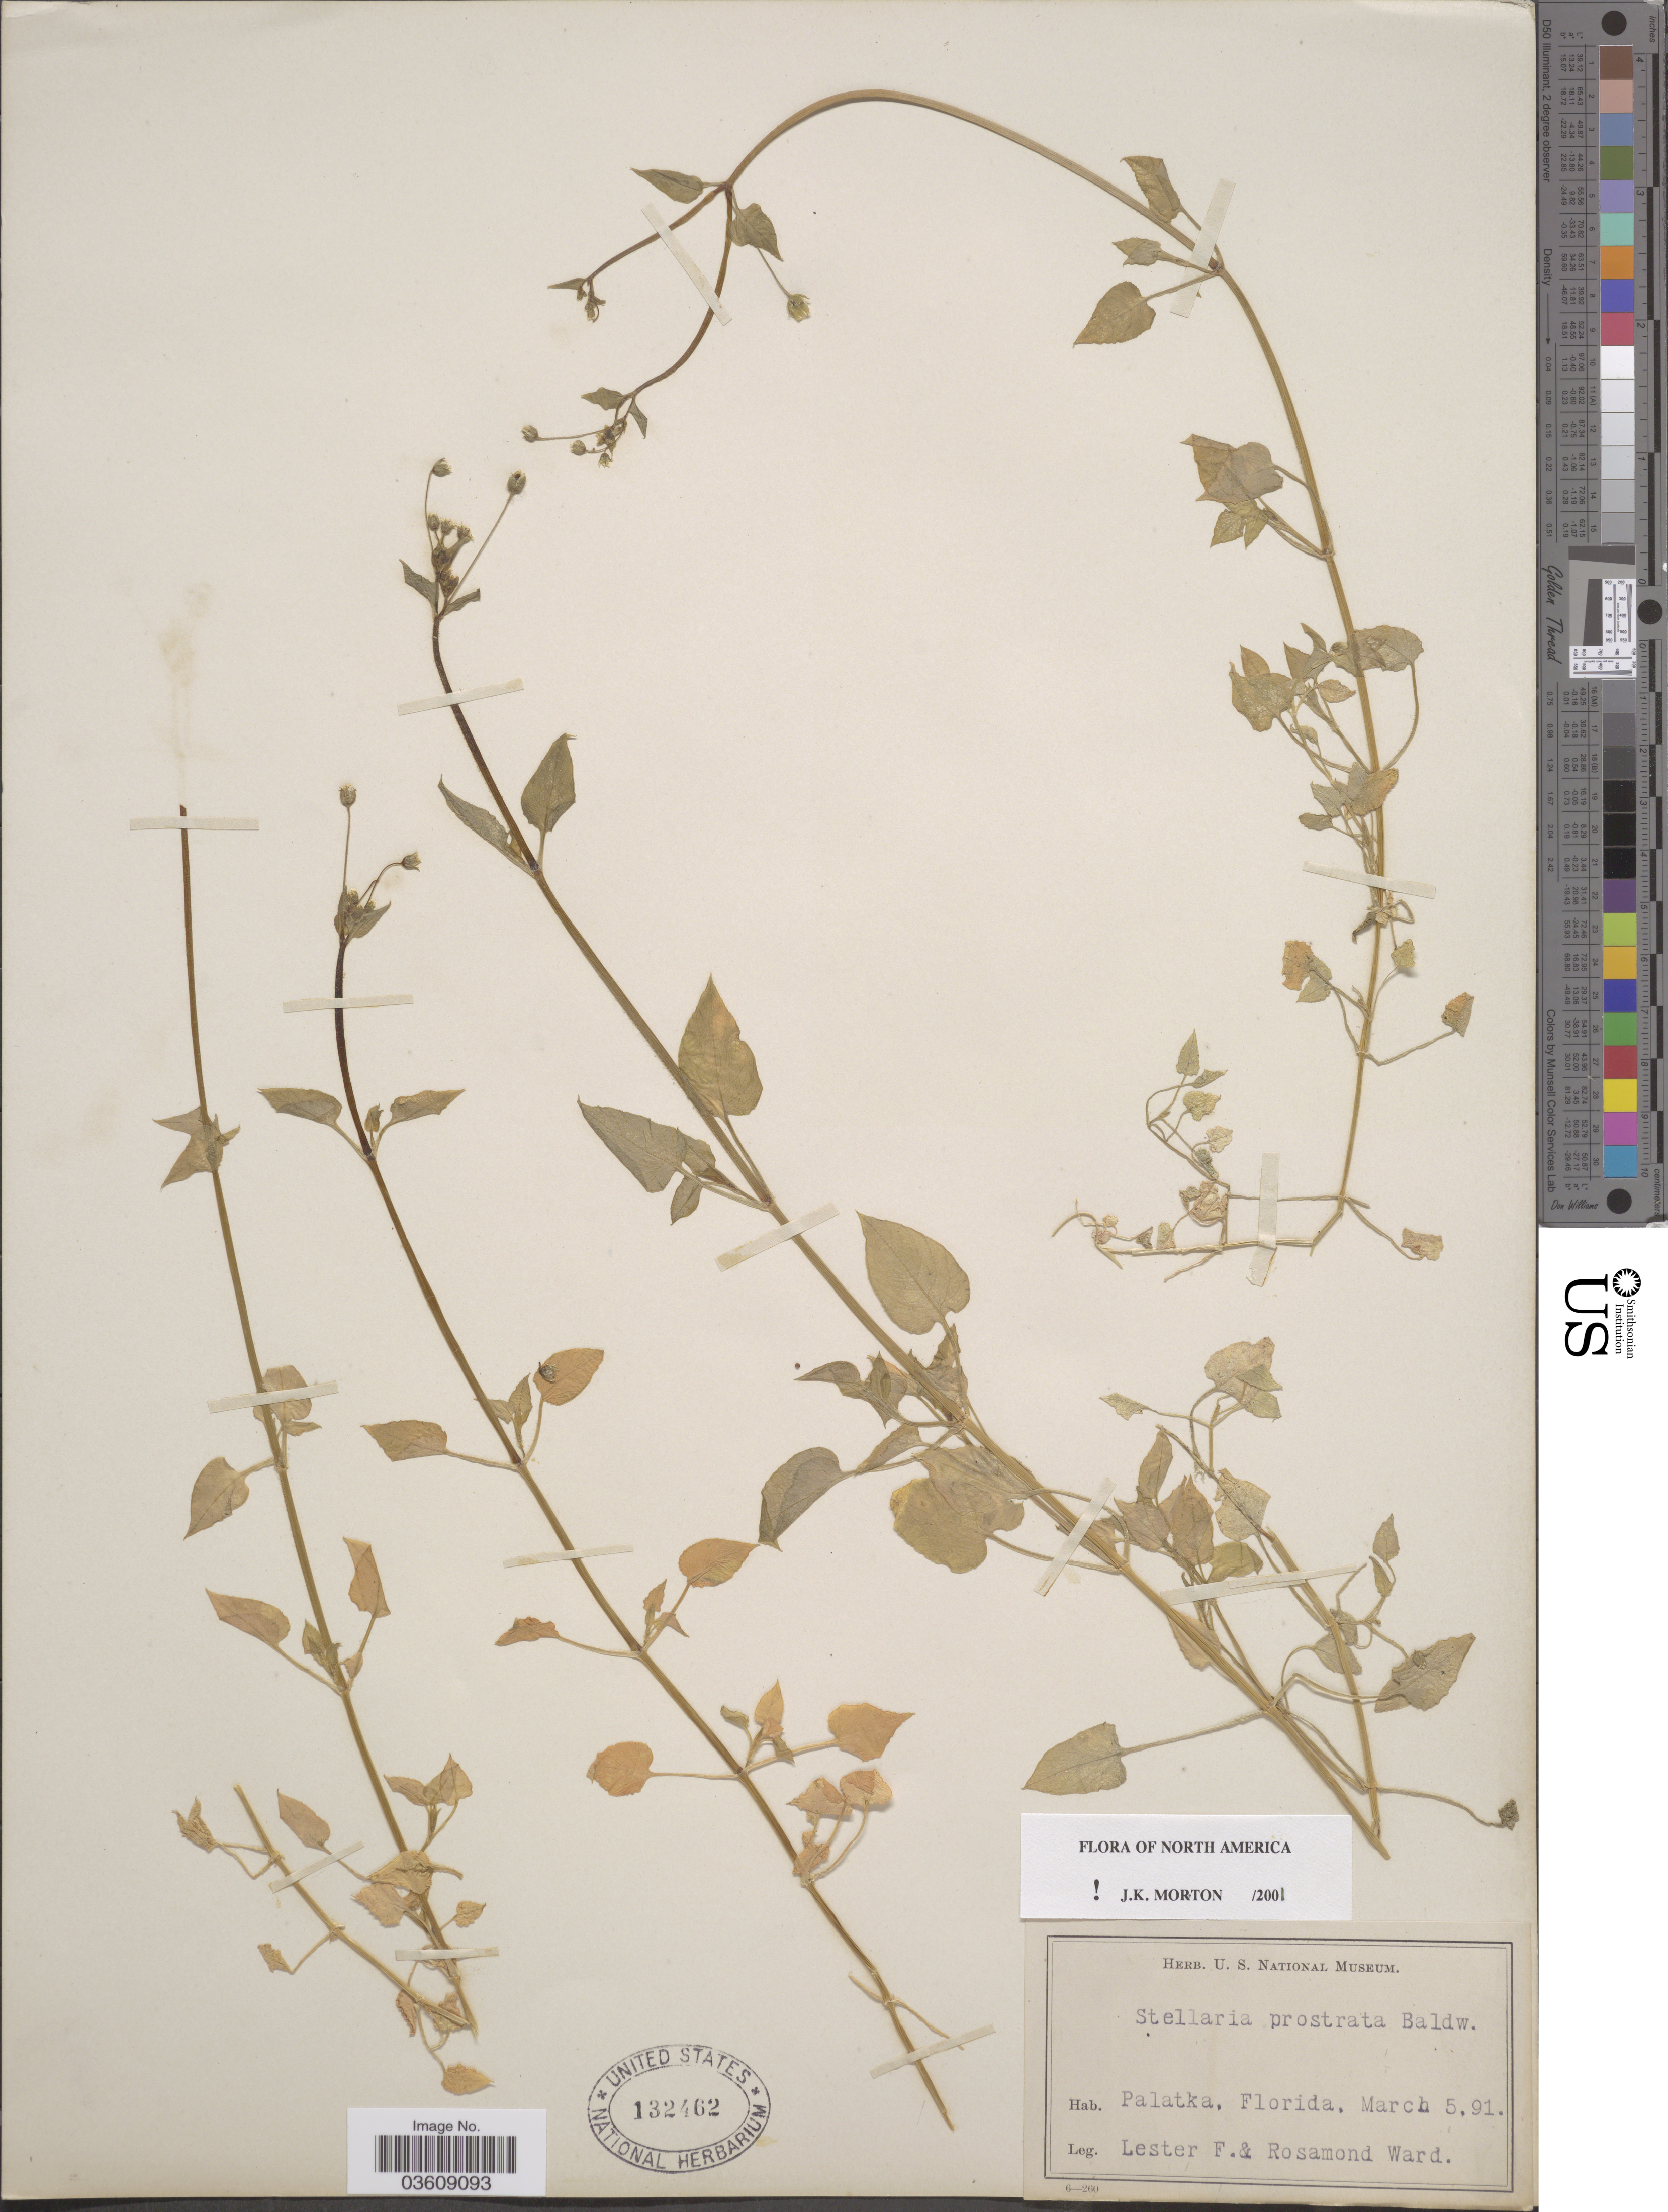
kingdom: Plantae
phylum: Tracheophyta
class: Magnoliopsida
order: Caryophyllales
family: Caryophyllaceae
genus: Stellaria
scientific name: Stellaria prostrata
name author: Baldwin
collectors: L. F. Ward & R. Ward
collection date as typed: Transcribed d/m/y: 5/3/91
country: United States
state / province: Florida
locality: Palatka.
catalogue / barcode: US 132462